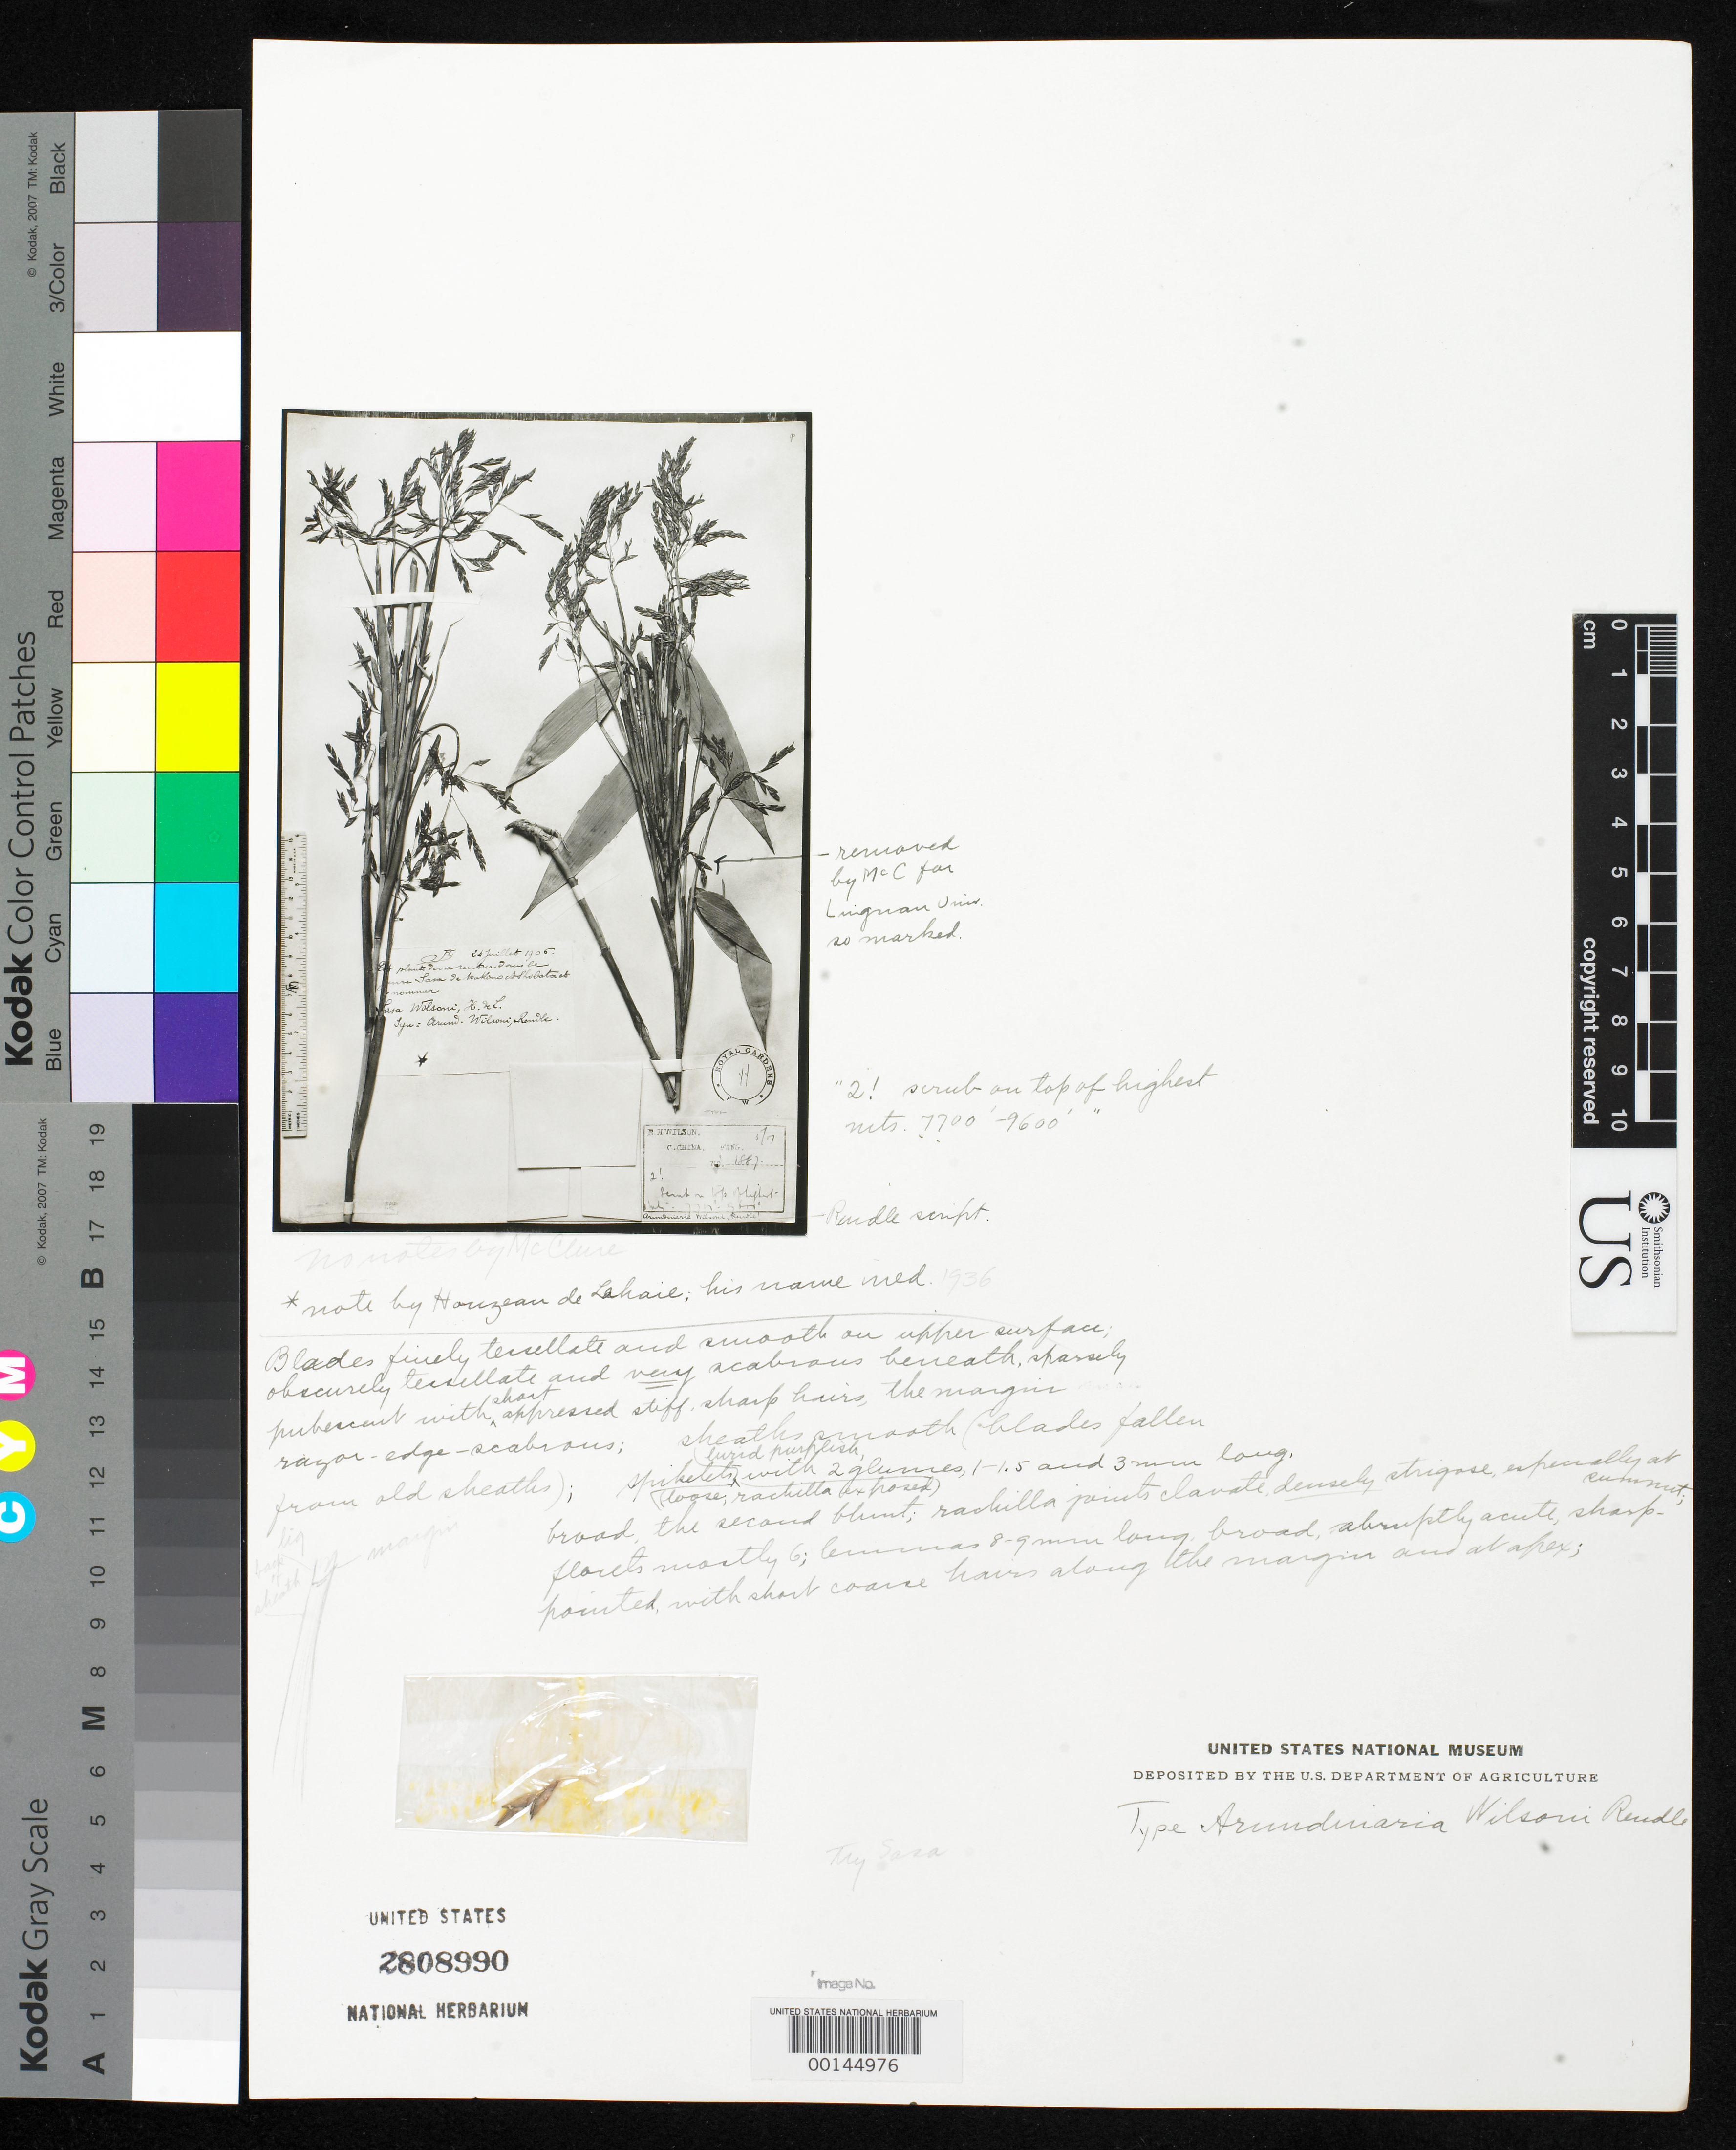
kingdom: Plantae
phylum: Tracheophyta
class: Liliopsida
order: Poales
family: Poaceae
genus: Arundinaria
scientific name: Arundinaria wilsoni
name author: Rendle in F.B. Forbes & Hemsl.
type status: Type Material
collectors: E. H. Wilson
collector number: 1887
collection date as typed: May 1901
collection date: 1901-05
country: China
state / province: Hubei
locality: Fang.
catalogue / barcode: US 2808990